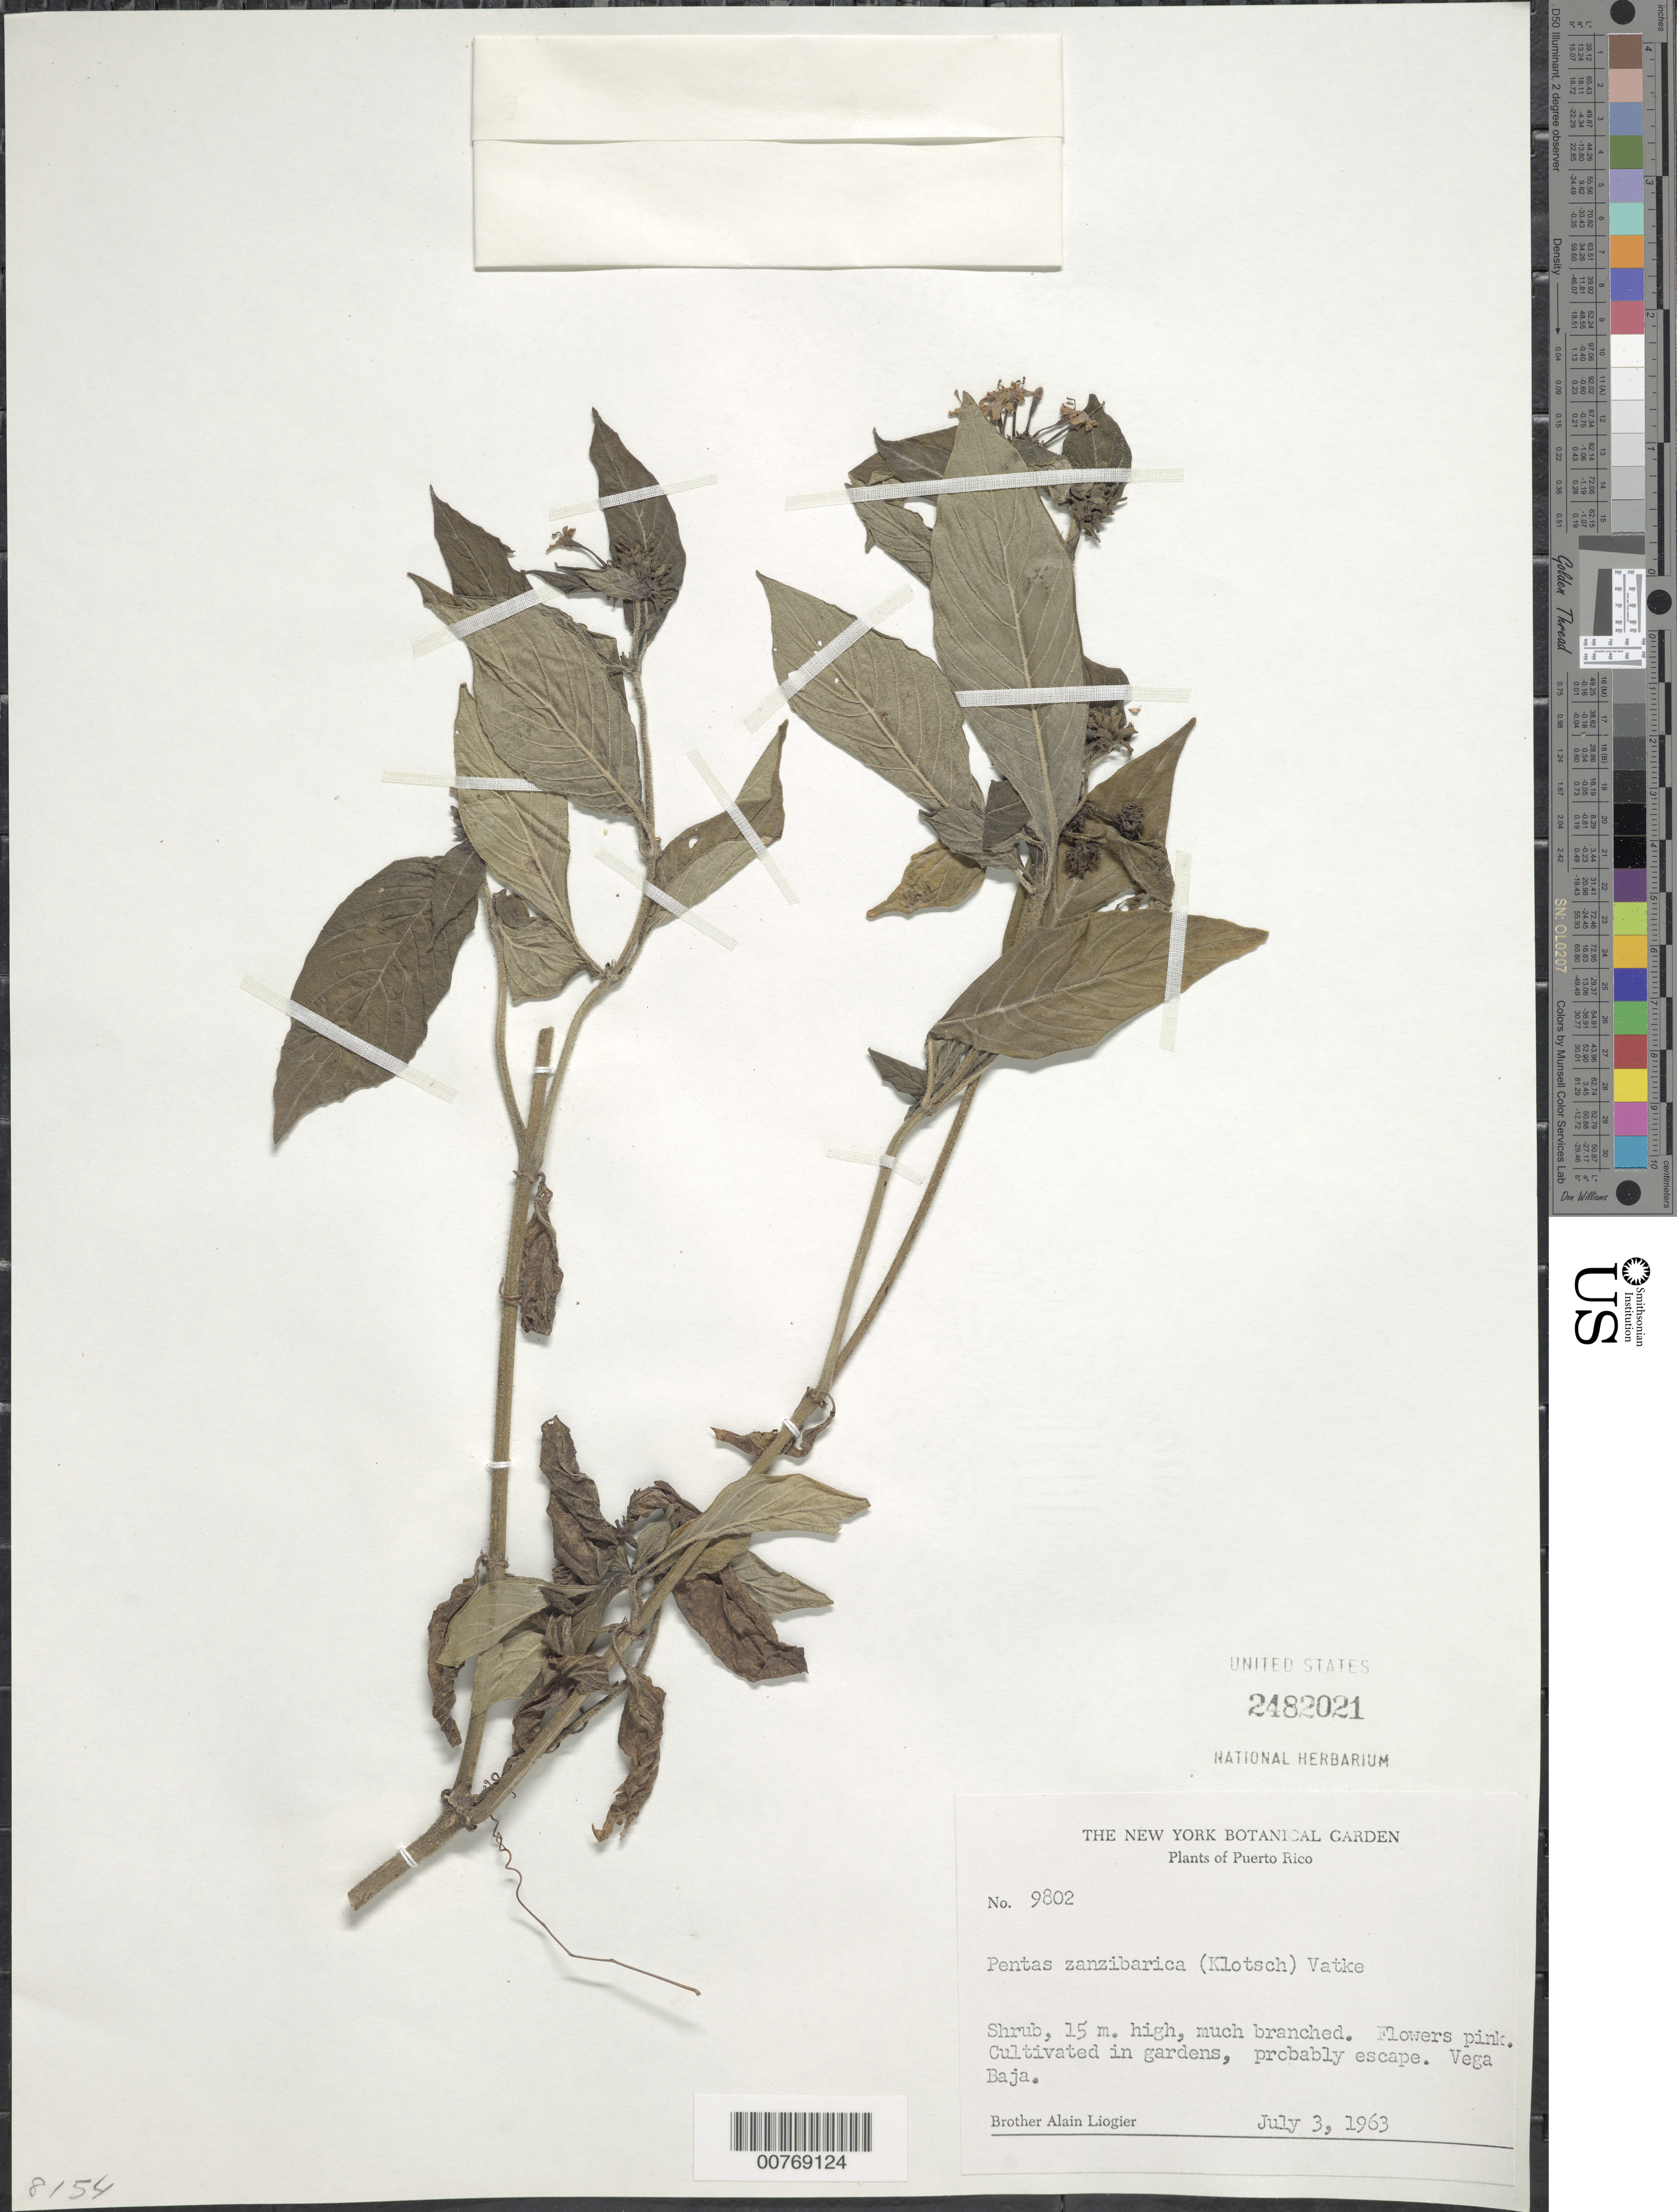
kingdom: Plantae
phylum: Tracheophyta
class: Magnoliopsida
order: Gentianales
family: Rubiaceae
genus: Pentas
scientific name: Pentas zanzibarica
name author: (Klotzsch) Vatke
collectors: A. H. Liogier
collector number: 9802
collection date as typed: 03 Jul 1963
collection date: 1963-07-03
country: Puerto Rico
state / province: Vega Baja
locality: Vega Baja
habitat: Cultivated in gardens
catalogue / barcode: US 2482021